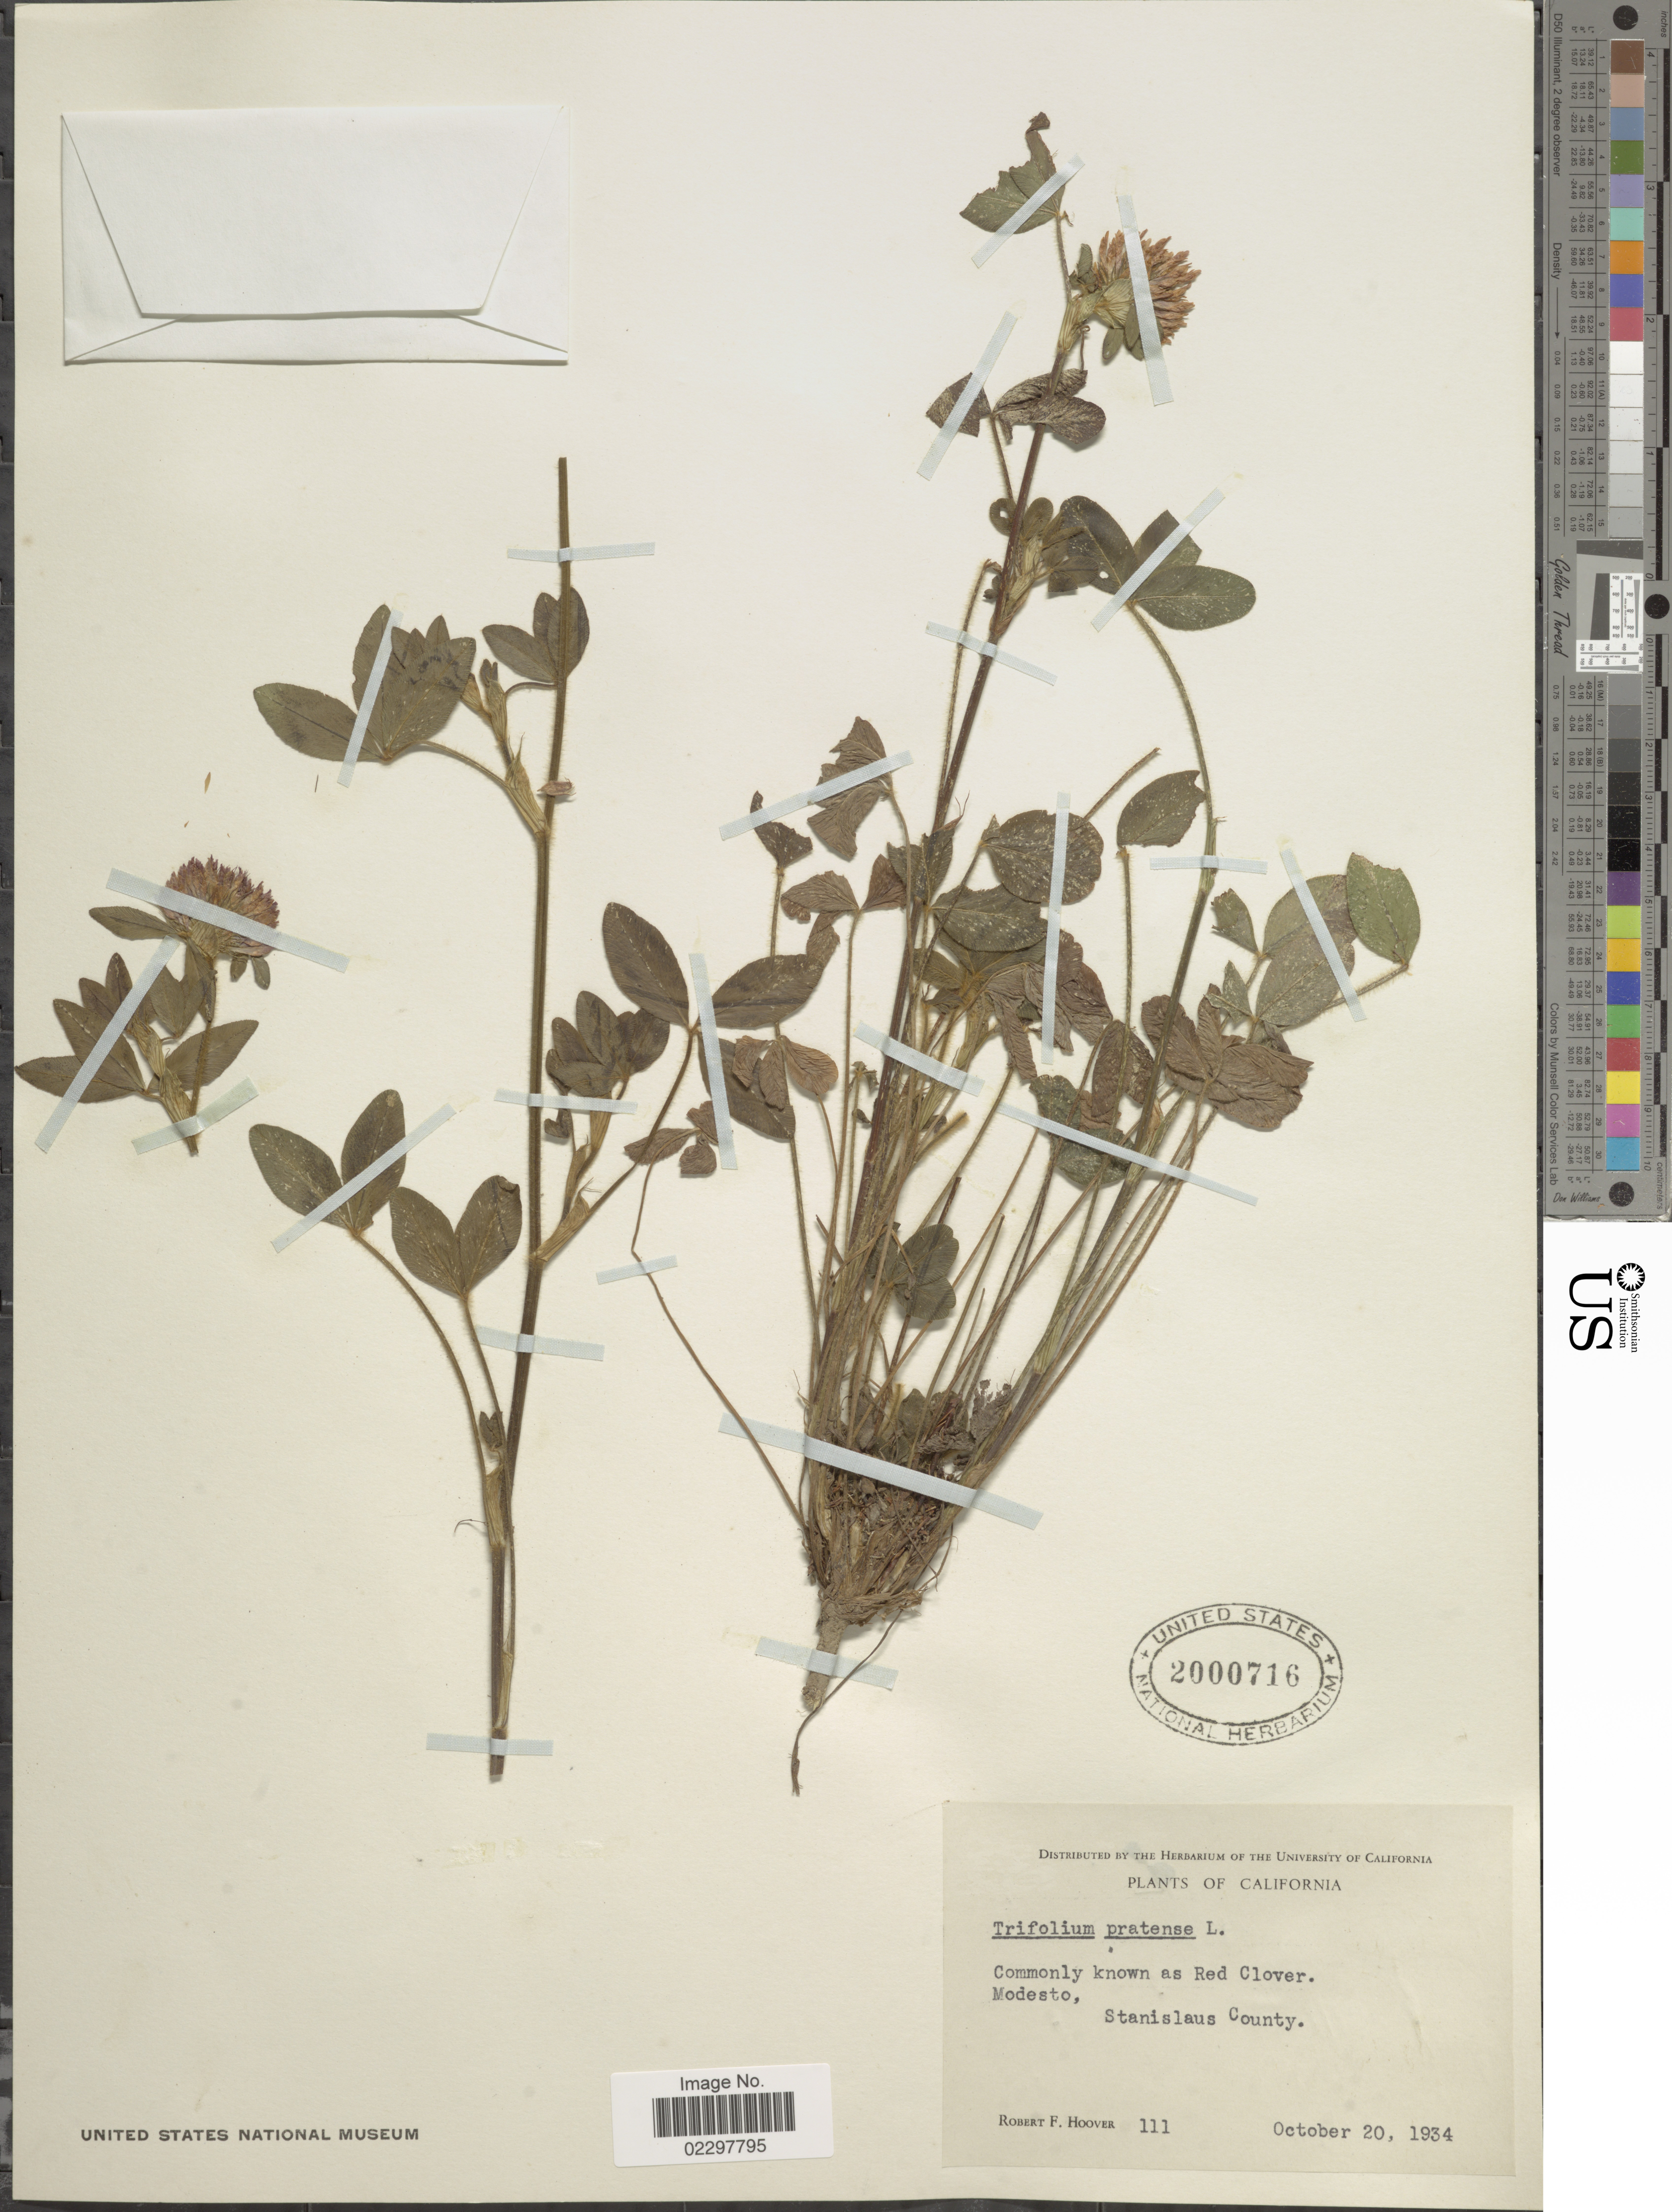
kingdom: Plantae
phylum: Tracheophyta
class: Magnoliopsida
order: Fabales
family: Fabaceae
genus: Trifolium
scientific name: Trifolium pratense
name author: L.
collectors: R. F. Hoover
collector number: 111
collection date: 1934-10-20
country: United States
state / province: California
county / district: Stanislaus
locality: Commonly known as Red Clover. Modesto, Stanislaus County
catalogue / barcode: US 2000716